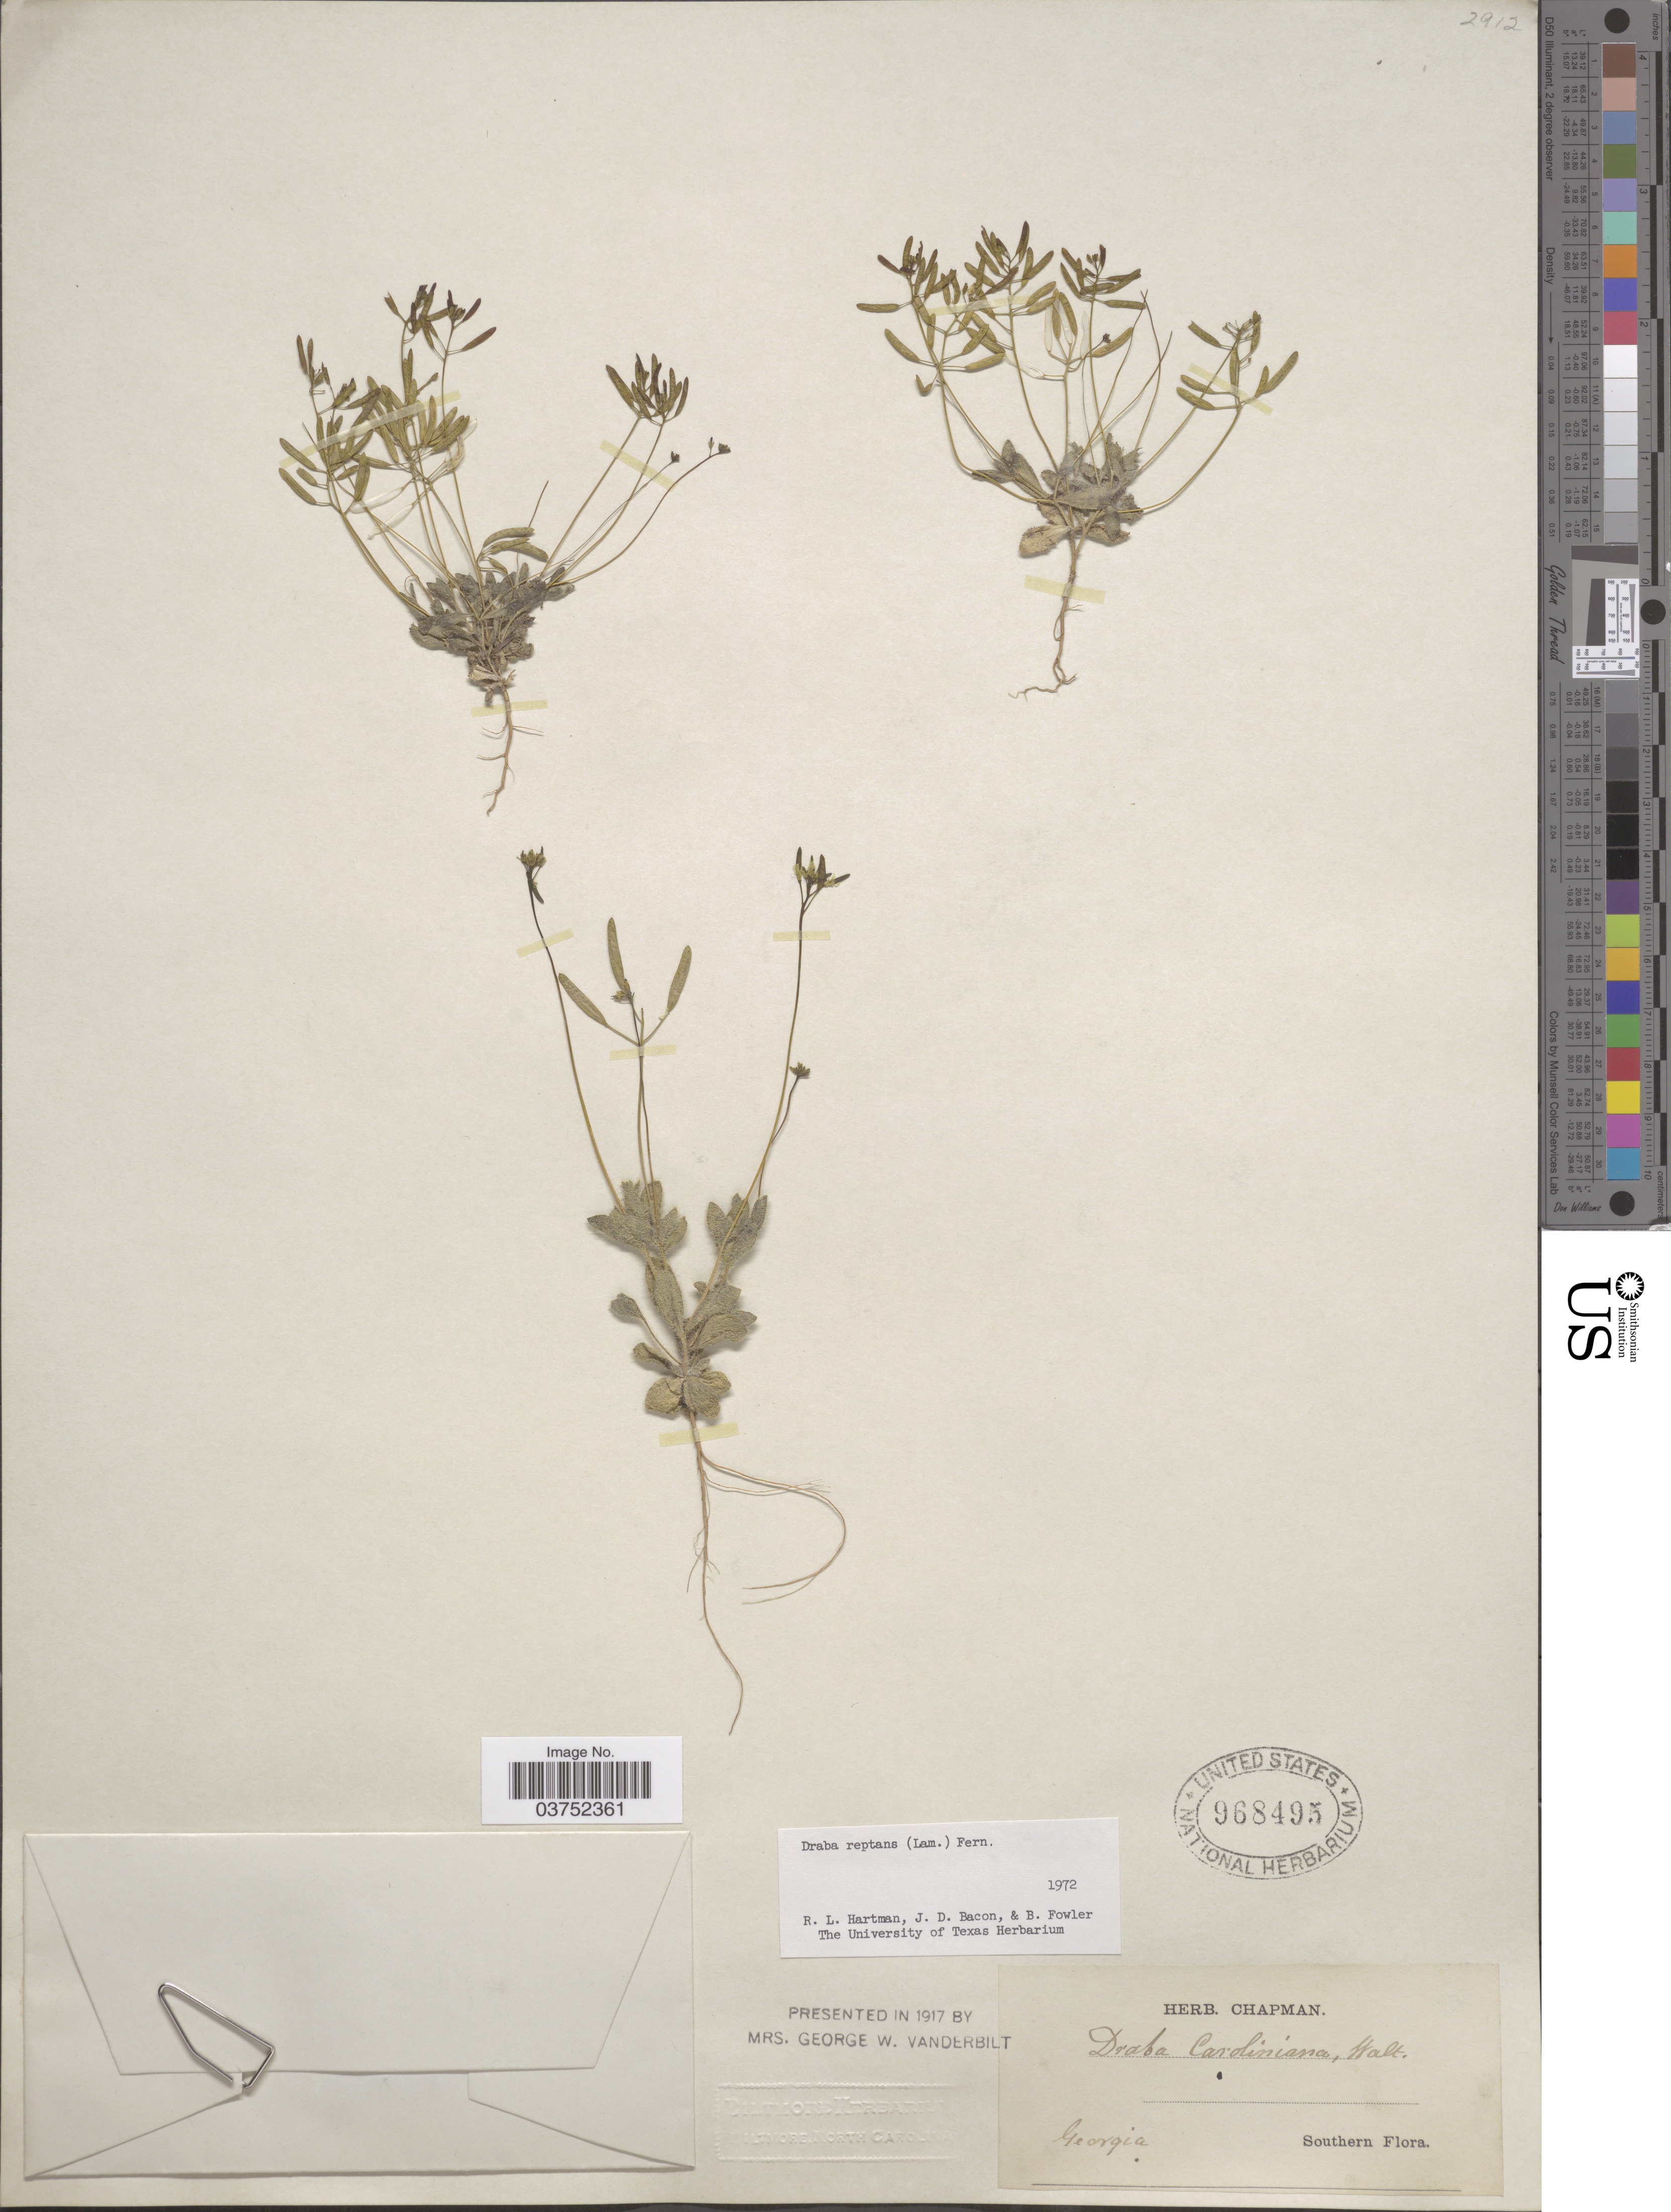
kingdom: Plantae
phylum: Tracheophyta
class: Magnoliopsida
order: Brassicales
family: Brassicaceae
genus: Draba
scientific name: Draba reptans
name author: (Lam.) Fernald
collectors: ex herb. Chapman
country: United States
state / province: Georgia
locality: Southern.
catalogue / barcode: US 968495